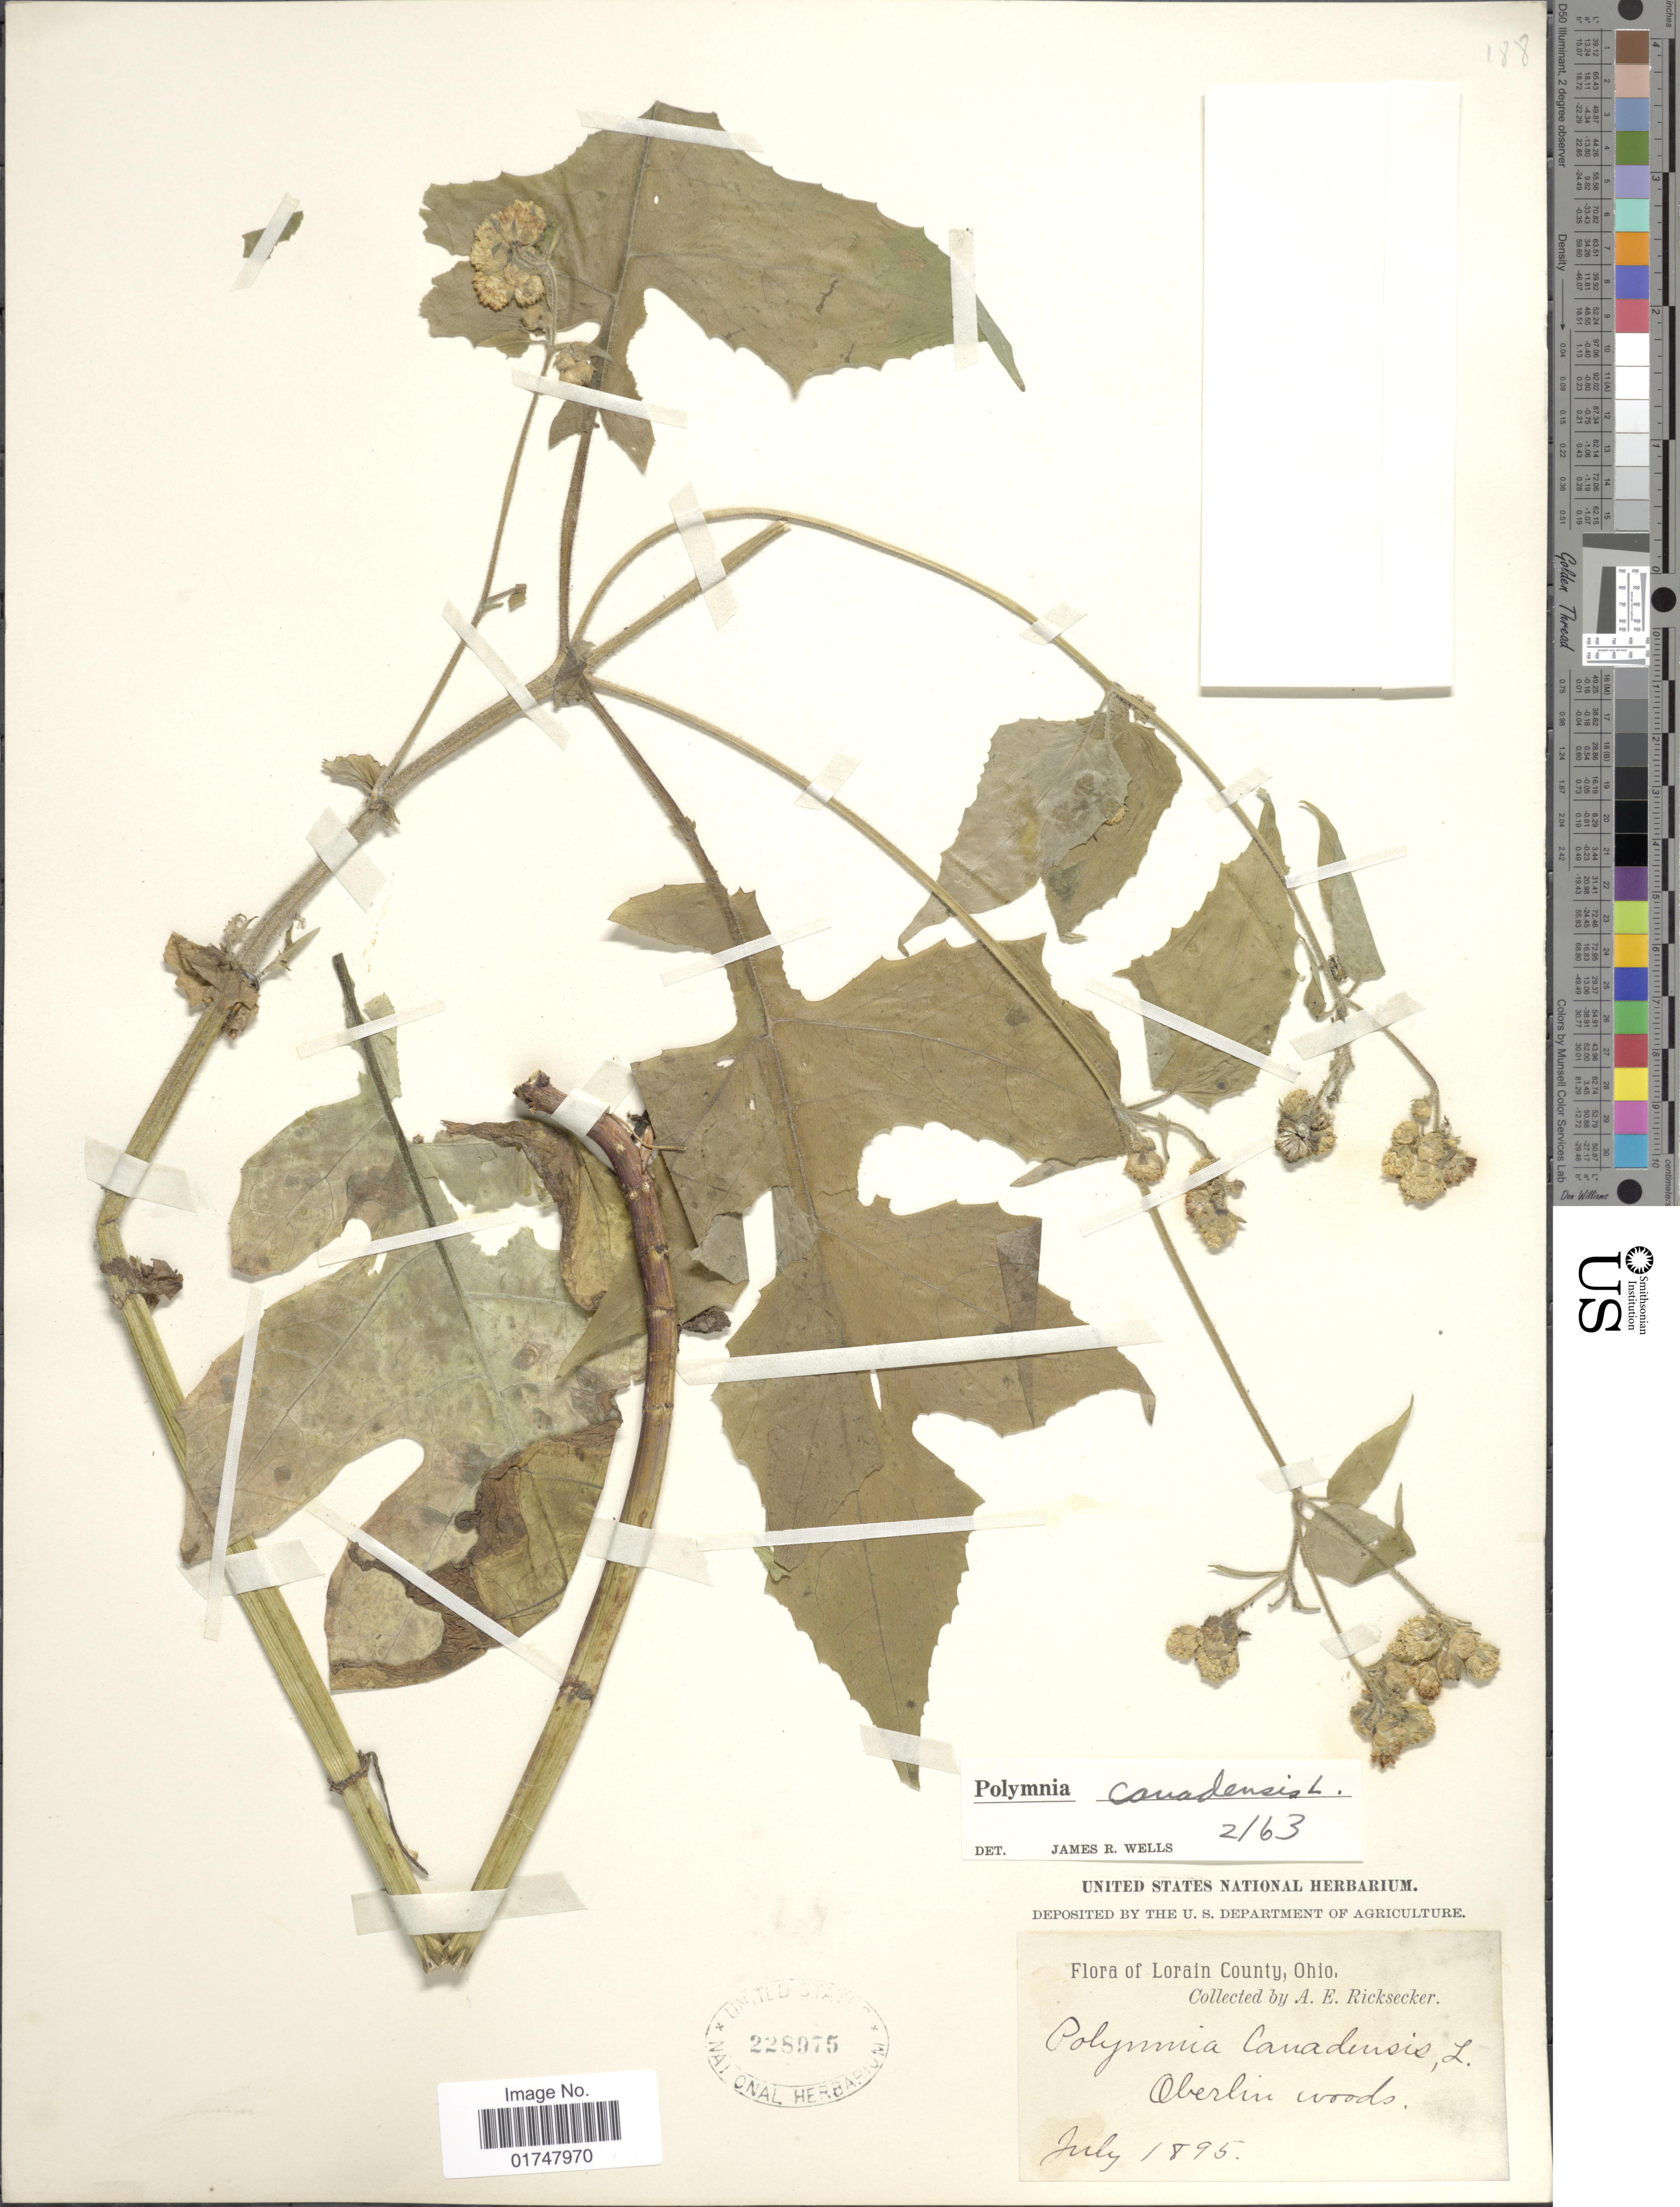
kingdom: Plantae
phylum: Tracheophyta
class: Magnoliopsida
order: Asterales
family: Asteraceae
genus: Polymnia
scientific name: Polymnia canadensis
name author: L.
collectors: A. E. Ricksecker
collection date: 1895-07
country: United States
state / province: Ohio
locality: Lorain County, Oberlin woods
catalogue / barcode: US 228975